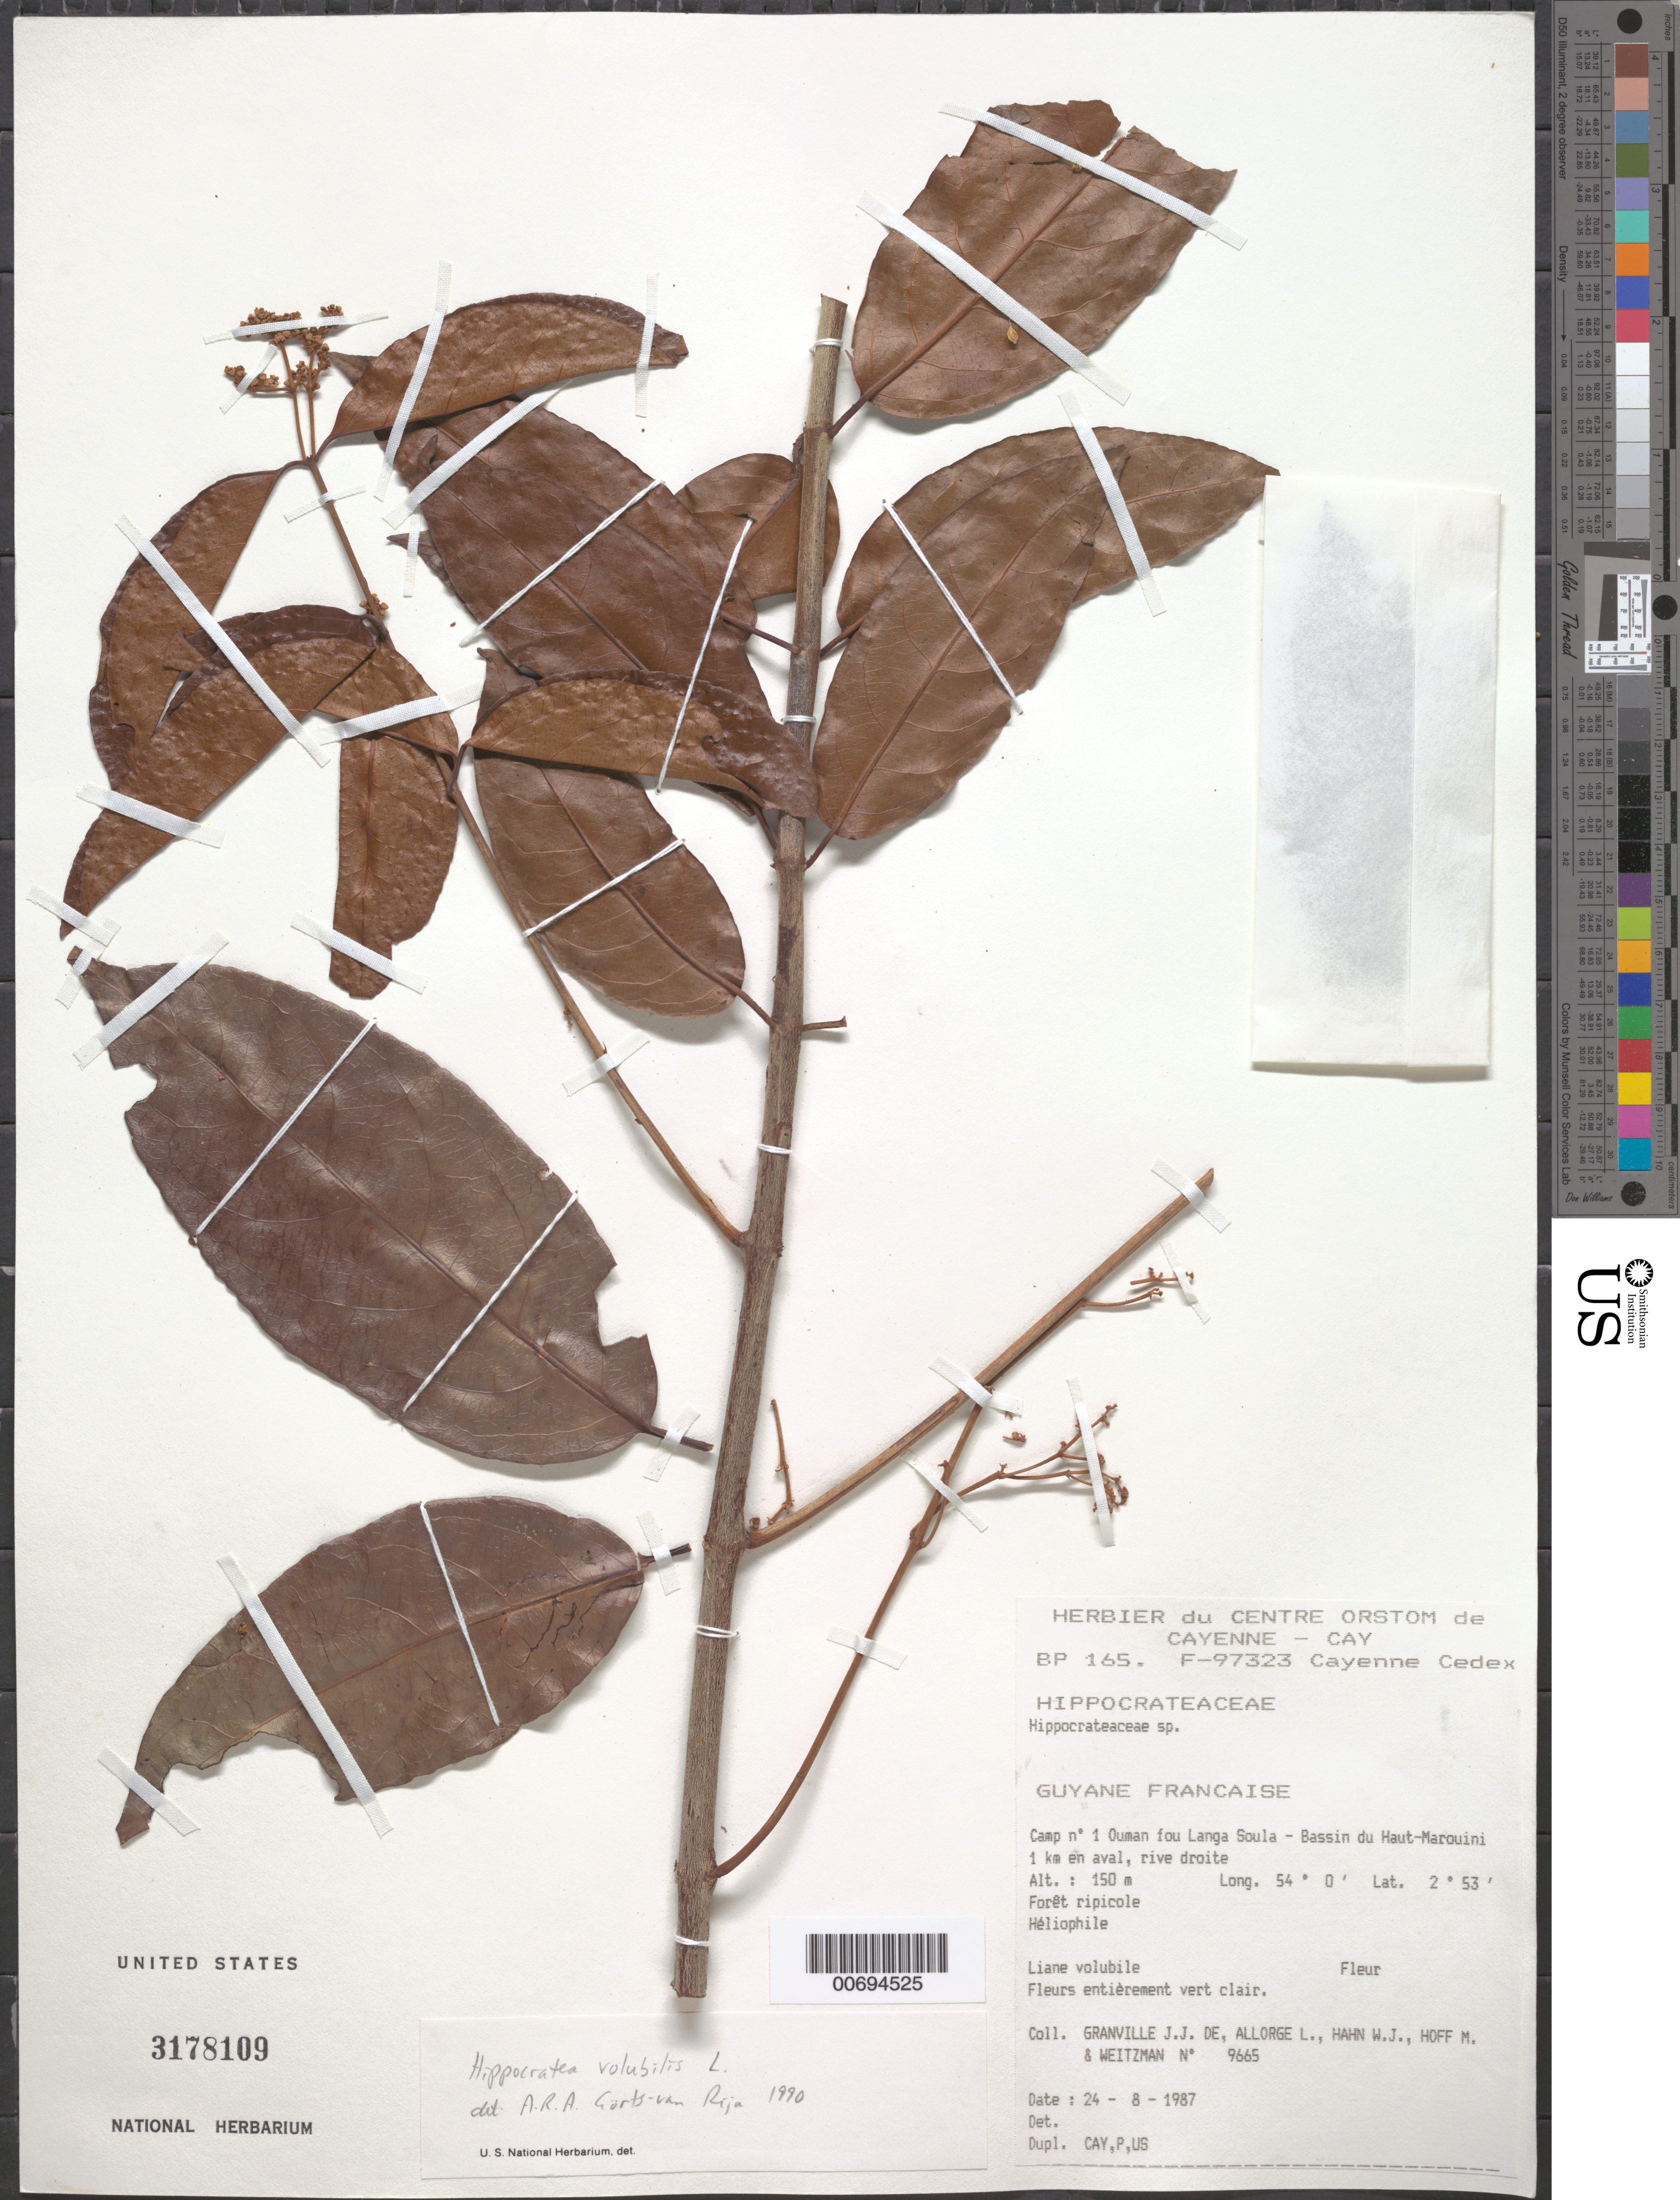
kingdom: Plantae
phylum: Tracheophyta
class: Magnoliopsida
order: Celastrales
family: Celastraceae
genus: Hippocratea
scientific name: Hippocratea volubilis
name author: L.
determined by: Görts-van Rijn, A. R. A.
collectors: J.-J. de Granville, L. Allorge, W. J. Hahn, M. Hoff & A. L. Weitzman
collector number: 9665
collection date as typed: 24-Aug-87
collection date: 1987-08-24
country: French Guiana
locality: Ouman fou Langa Soula, Camp #1, Bassin du Haut-Marouini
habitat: Forêt ripicole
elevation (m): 150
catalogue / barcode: US 3178109